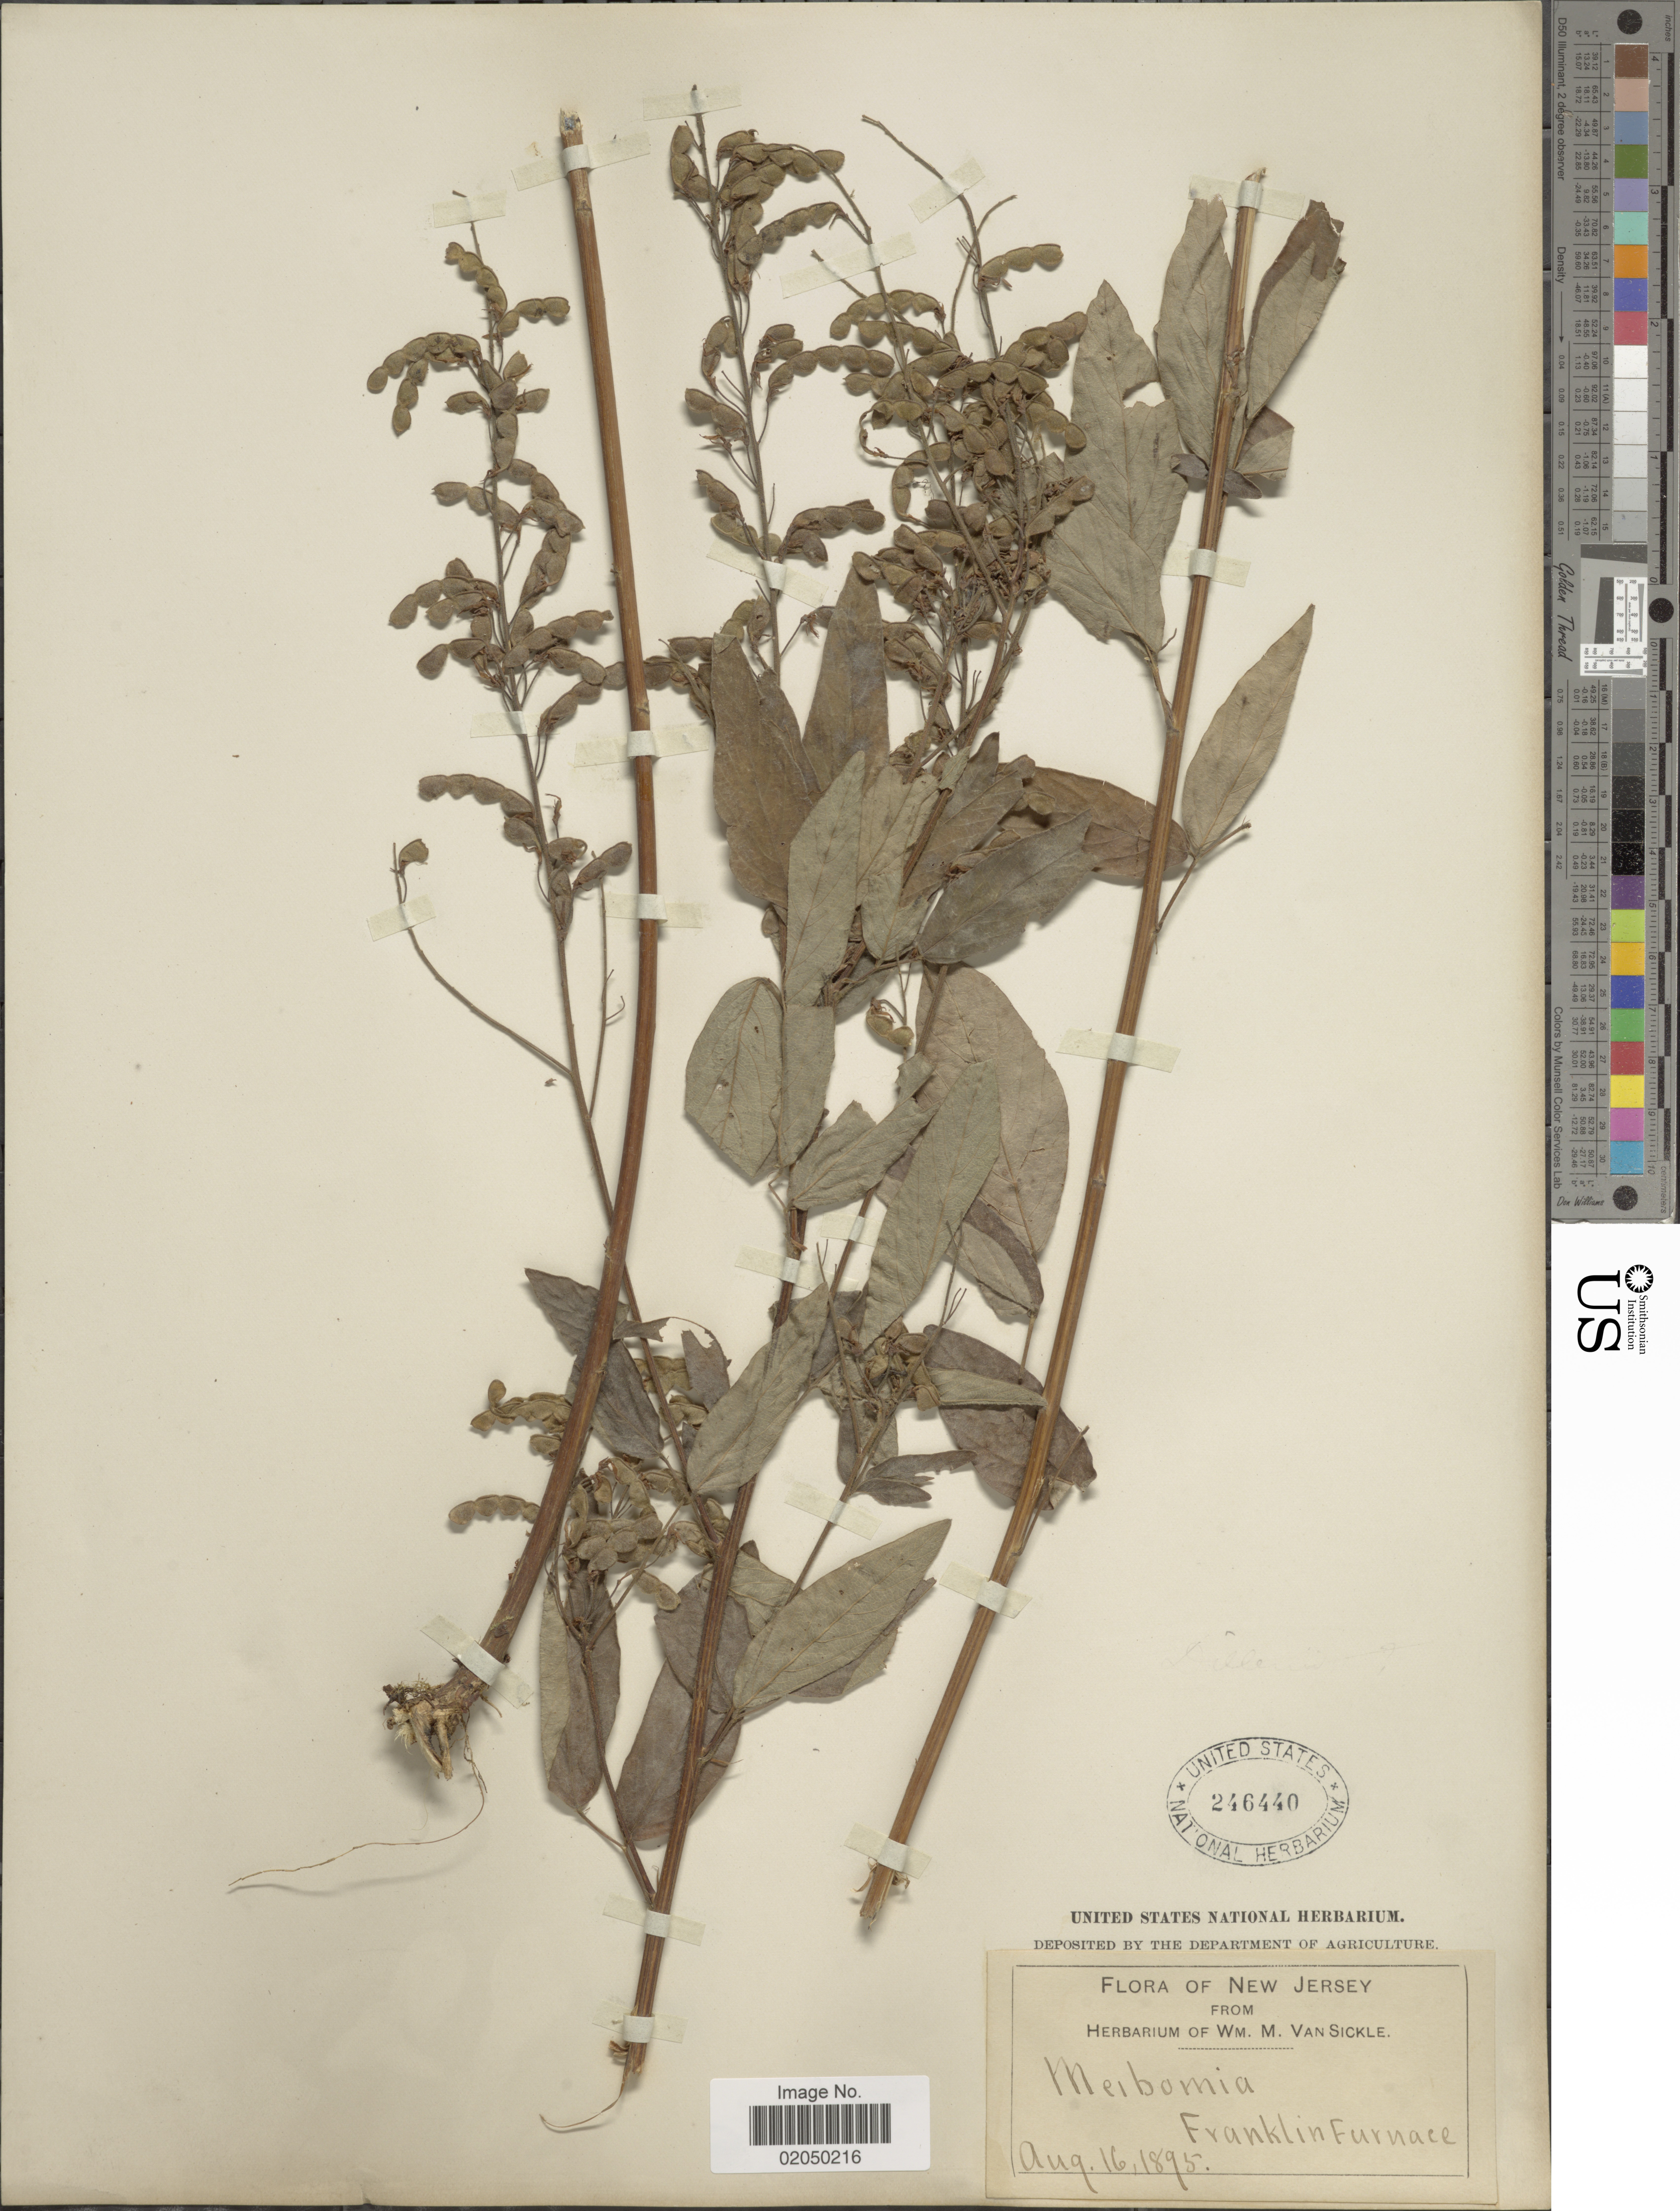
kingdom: Plantae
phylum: Tracheophyta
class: Magnoliopsida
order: Fabales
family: Fabaceae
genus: Desmodium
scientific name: Desmodium canadense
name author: (L.) DC.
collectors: ex herb. Wm. M. Van Sickle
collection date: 1895-08-16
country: United States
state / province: New Jersey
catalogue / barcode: US 246440